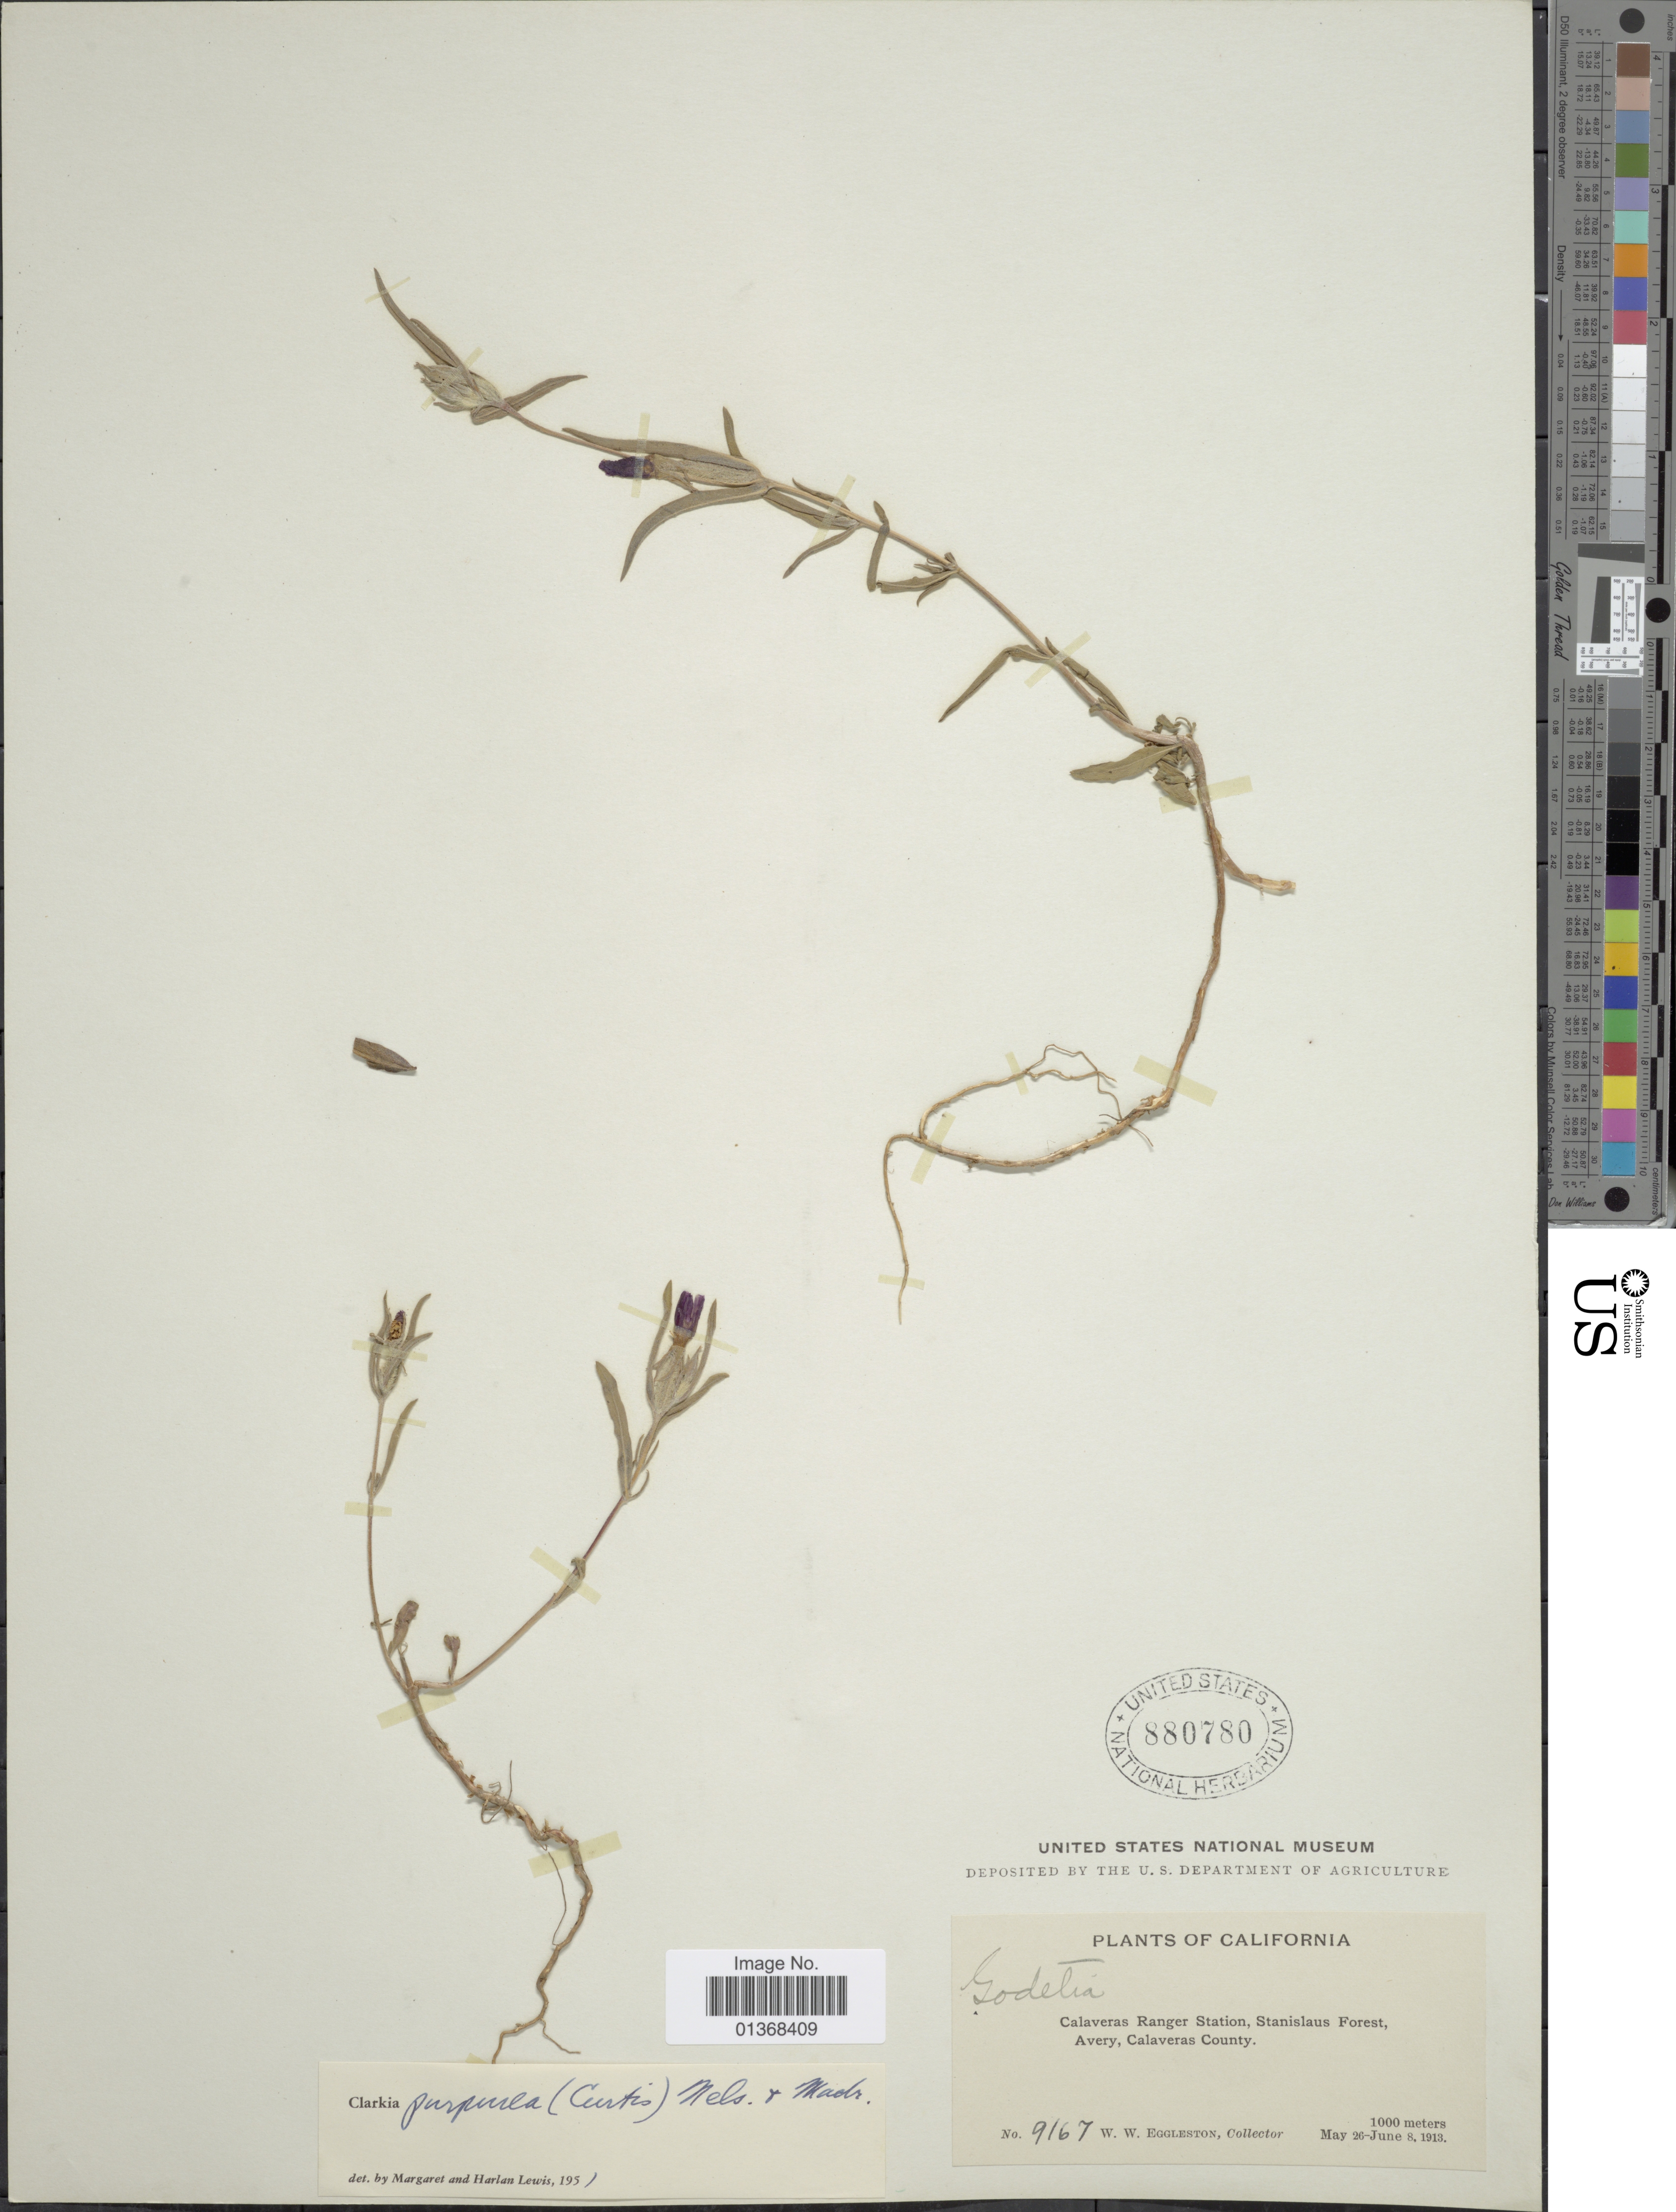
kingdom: Plantae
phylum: Tracheophyta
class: Magnoliopsida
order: Myrtales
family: Onagraceae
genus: Clarkia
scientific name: Clarkia purpurea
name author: (Curtis) A. Nelson & J.F. Macbr.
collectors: W. W. Eggleston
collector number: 9167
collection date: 1913-05-26/1913-06-08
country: United States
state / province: California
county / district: Calaveras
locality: Calaveras Ranger Station, Stanislaus Forest, Avery, Calaveras County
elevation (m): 1000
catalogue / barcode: US 880780